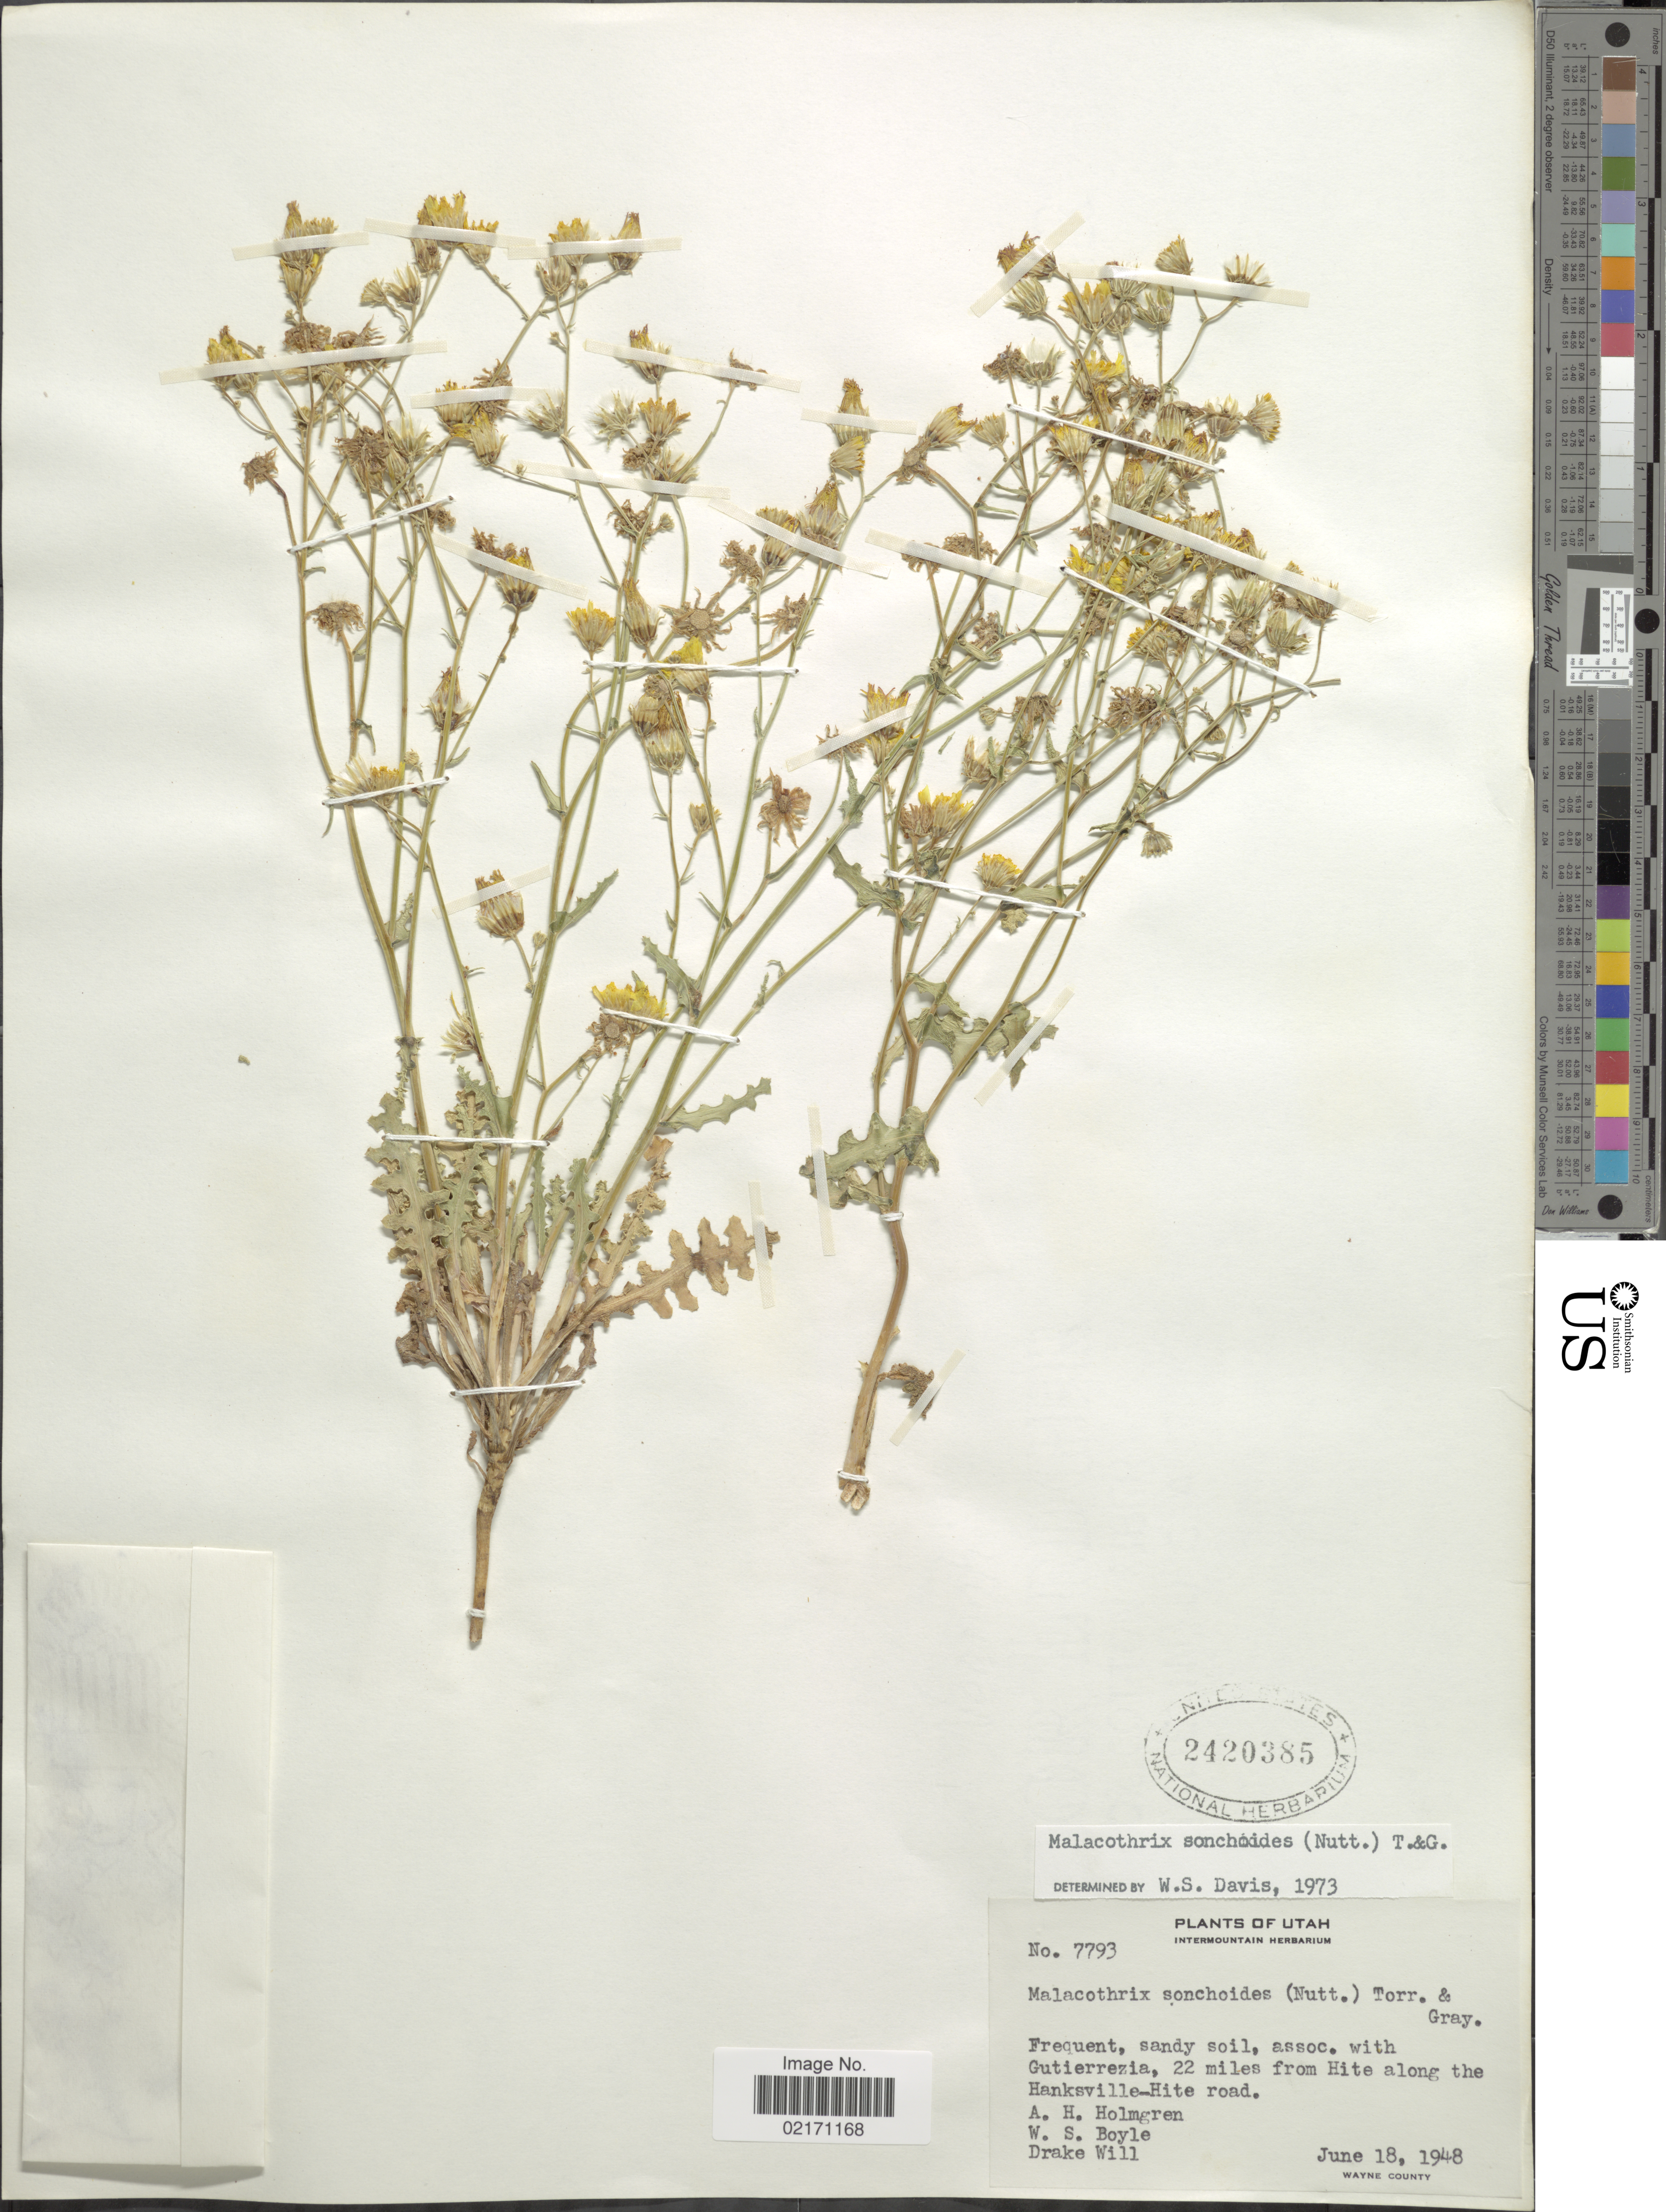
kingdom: Plantae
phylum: Tracheophyta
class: Magnoliopsida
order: Asterales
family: Asteraceae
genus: Malacothrix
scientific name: Malacothrix sonchoides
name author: (Nutt.) Torr. & A. Gray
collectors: A. H. Holmgren, W. Boyle & D. Will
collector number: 7793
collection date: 1948-06-18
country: United States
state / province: Utah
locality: Gutierrezia, 22 miles from Hite along the Hanksville-Hite road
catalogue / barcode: US 2420385